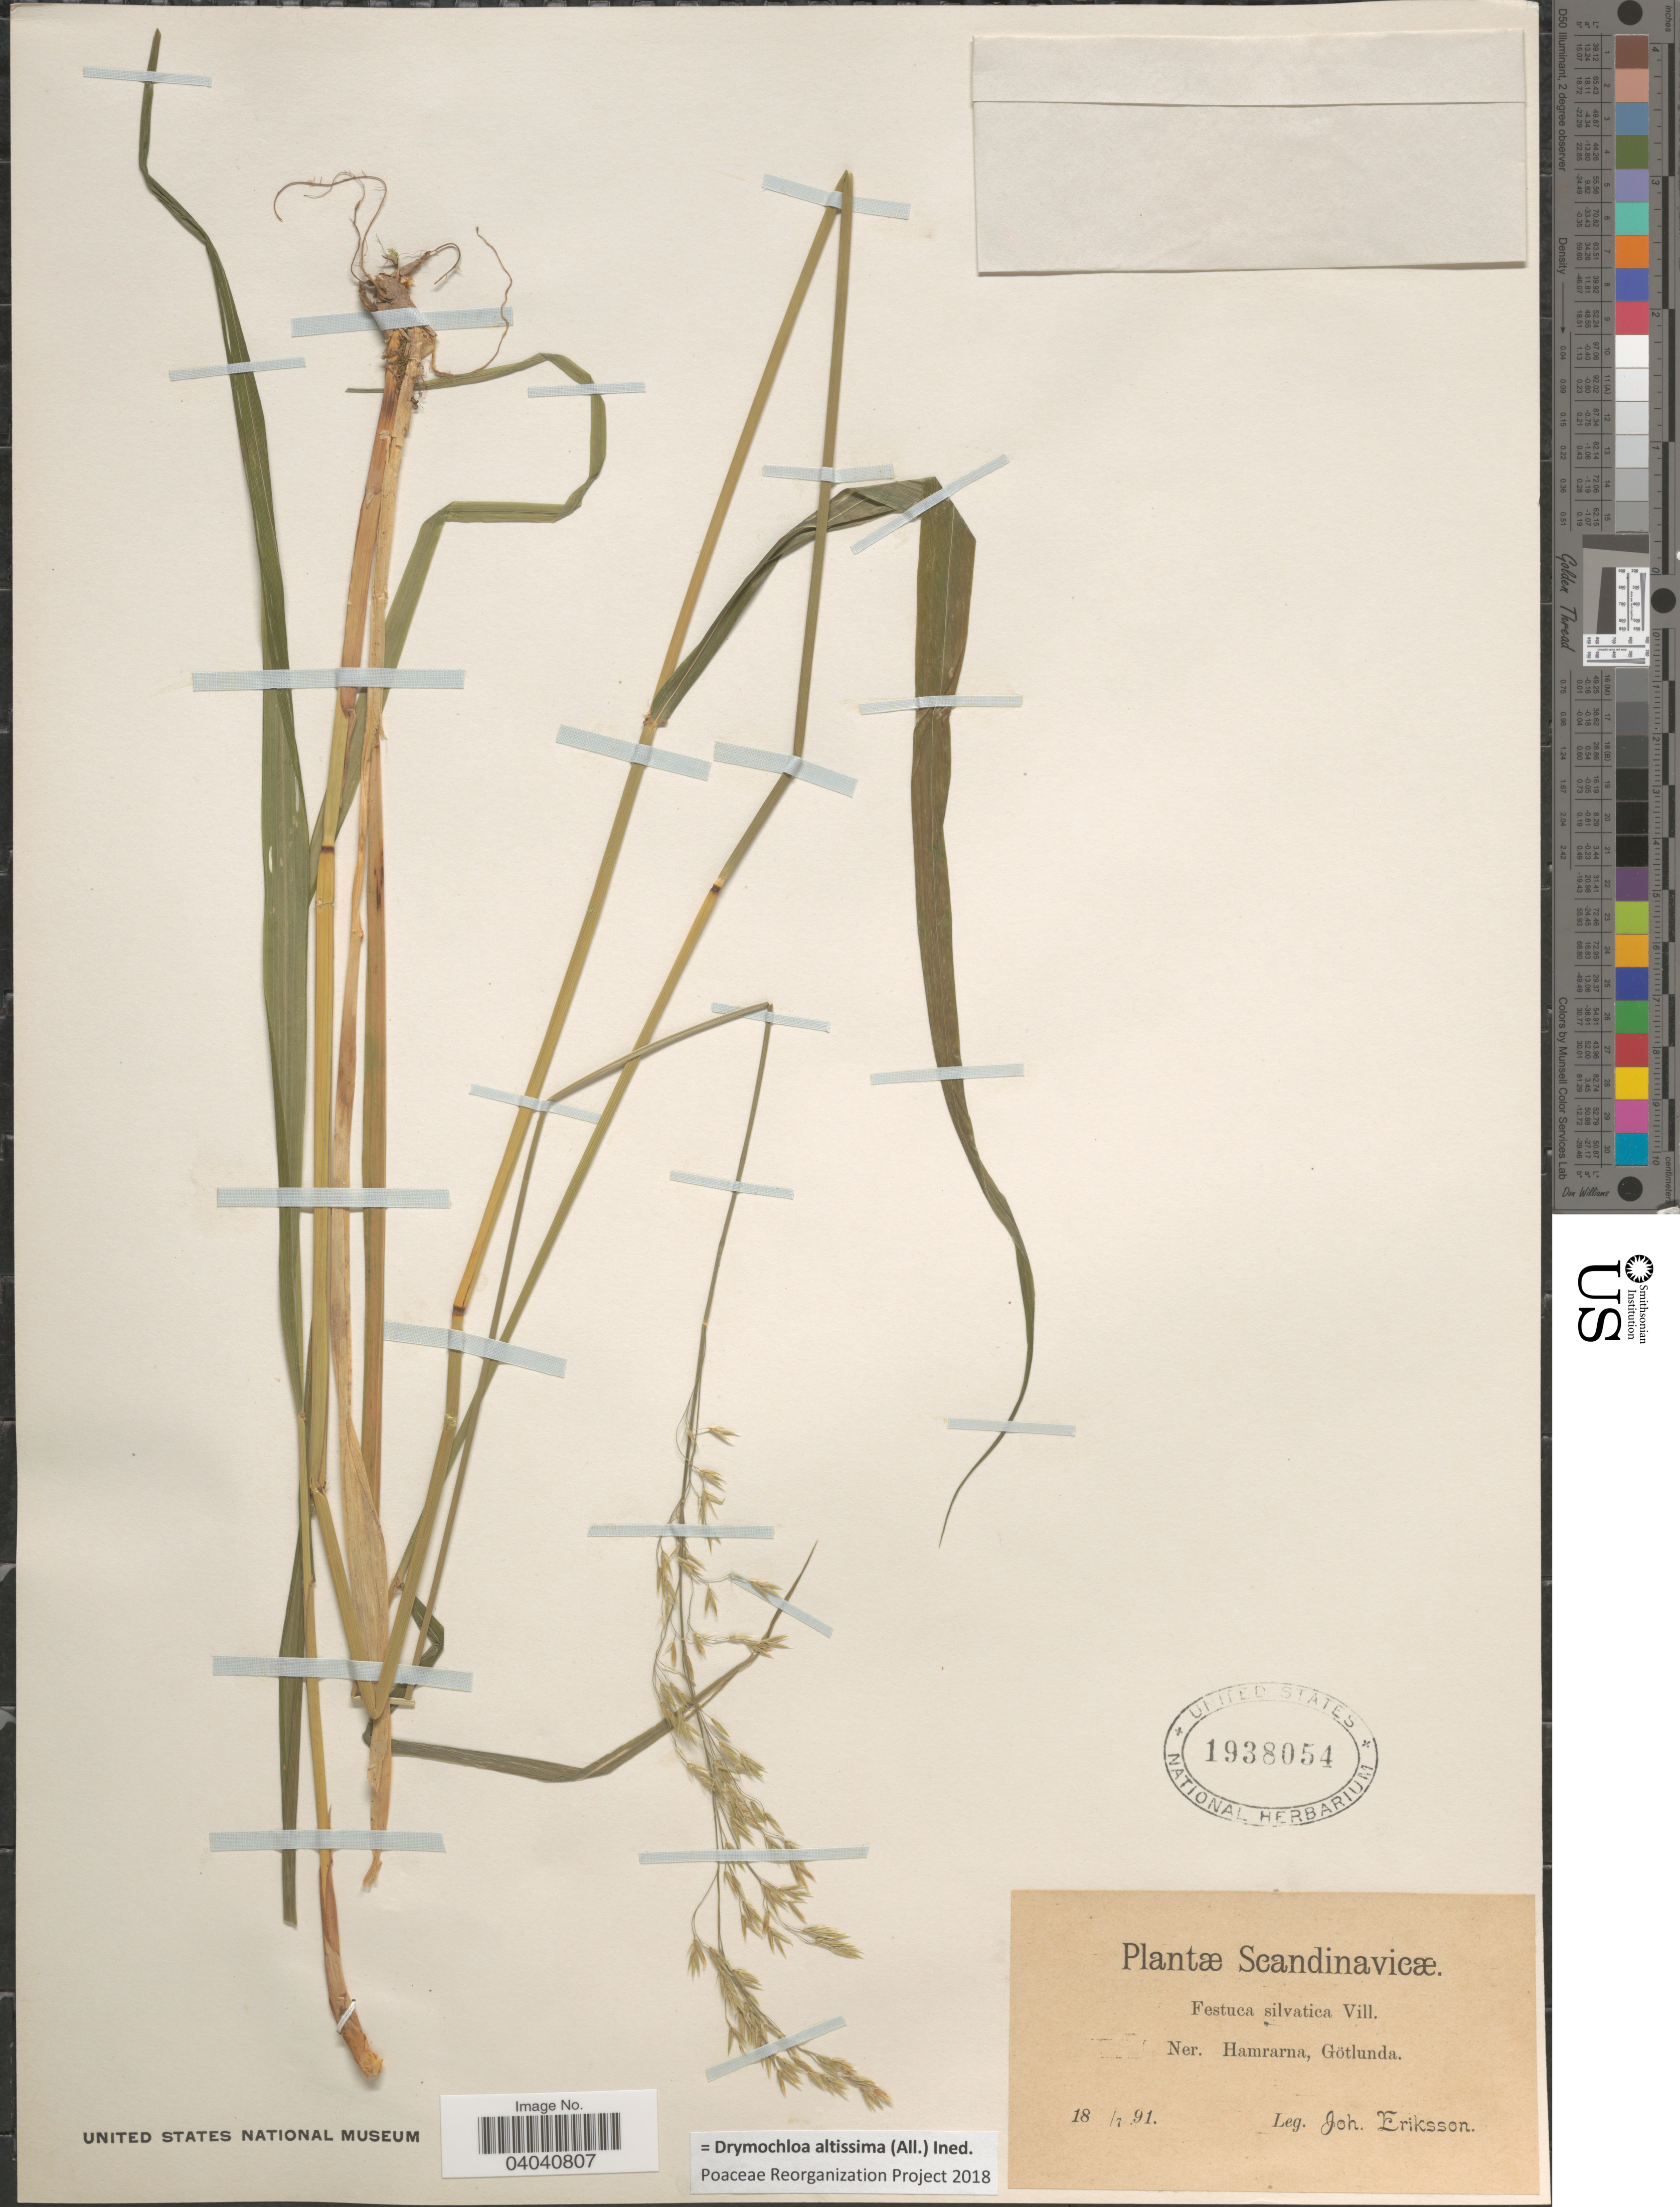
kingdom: Plantae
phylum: Tracheophyta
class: Liliopsida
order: Poales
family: Poaceae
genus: Drymochloa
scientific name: Drymochloa altissima (All.) ined.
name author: (All.)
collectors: J. Eriksson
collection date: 1891-07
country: Sweden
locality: Scandinavicæ. Ner. Hamrarna, Götlunda.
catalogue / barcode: US 1938054